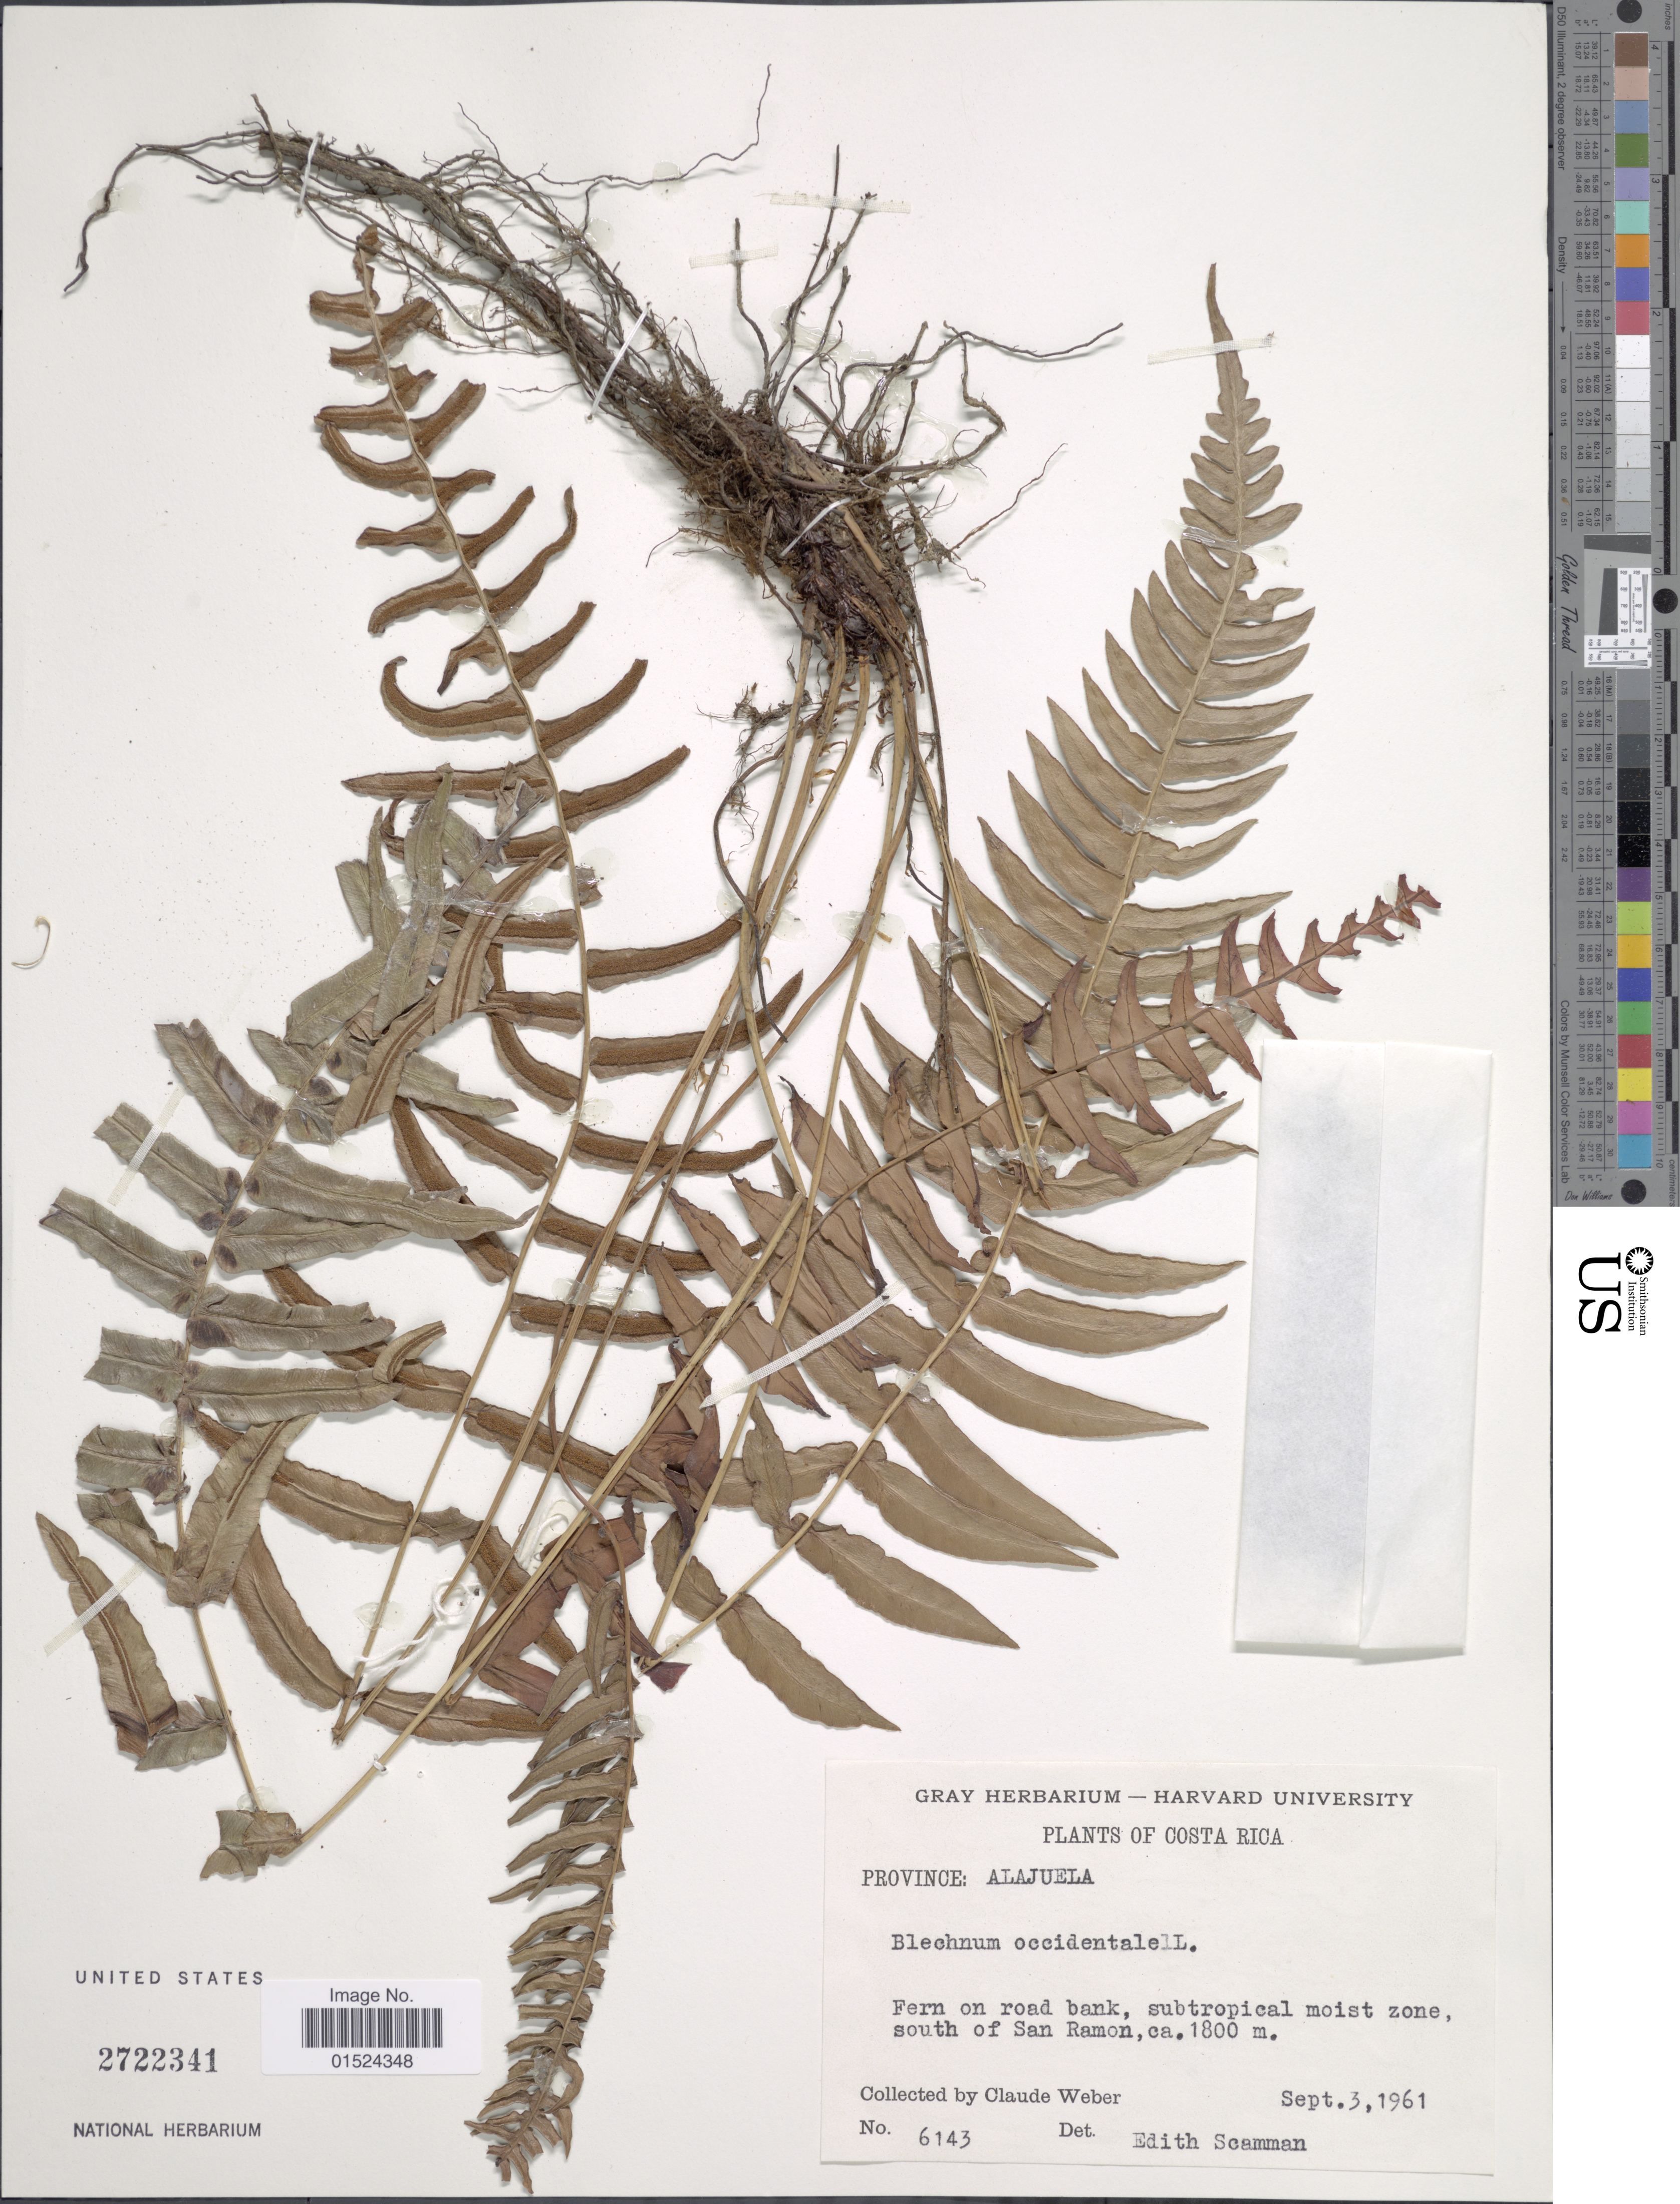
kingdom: Plantae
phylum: Tracheophyta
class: Polypodiopsida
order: Polypodiales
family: Blechnaceae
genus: Blechnum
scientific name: Blechnum occidentale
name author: L.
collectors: C. I. Weber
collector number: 6143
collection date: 1961-09-03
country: Costa Rica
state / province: Alajuela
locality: Fern on road bank, subtropical moist zone, south of San Ramon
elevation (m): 1800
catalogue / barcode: US 2722341